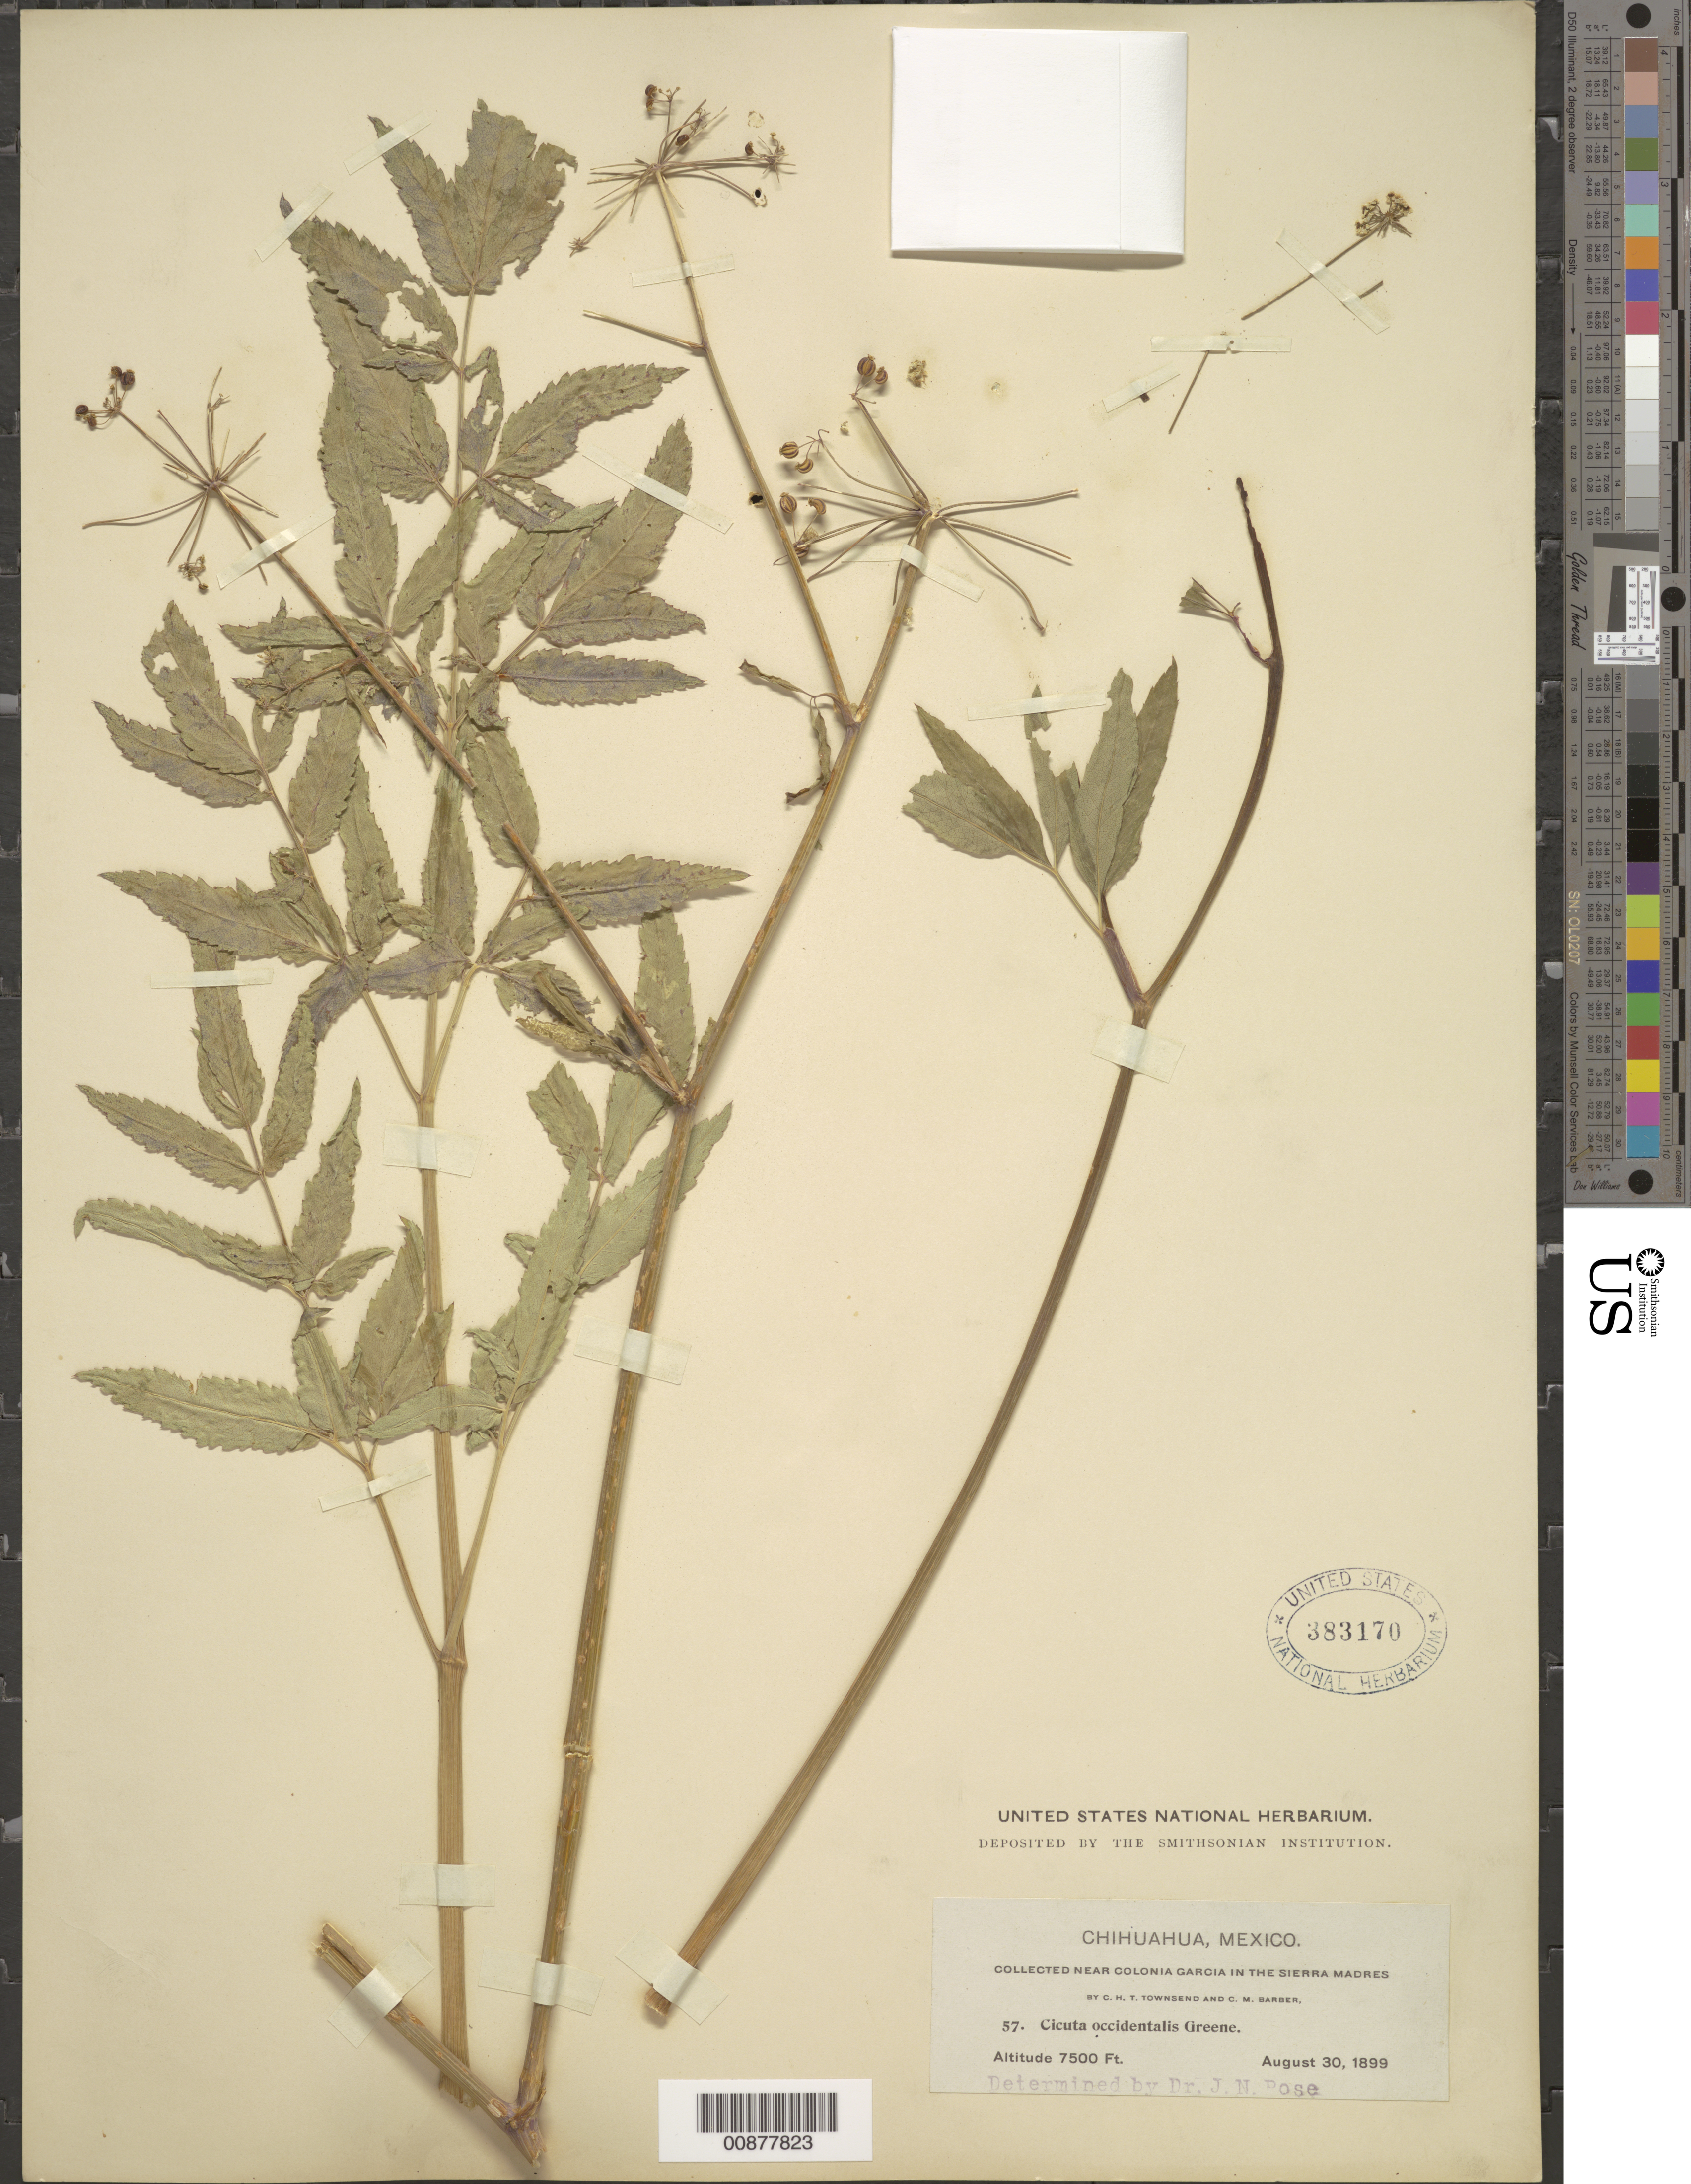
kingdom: Plantae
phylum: Tracheophyta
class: Magnoliopsida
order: Apiales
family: Apiaceae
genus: Cicuta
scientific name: Cicuta occidentalis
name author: Greene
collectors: C. H. T. Townsend & C. Barber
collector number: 57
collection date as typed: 30 Aug 1899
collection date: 1899-08-30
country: Mexico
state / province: Chihuahua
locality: Near Colonia García in the Sierra Madre, Chihuahua.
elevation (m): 2286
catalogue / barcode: US 383170